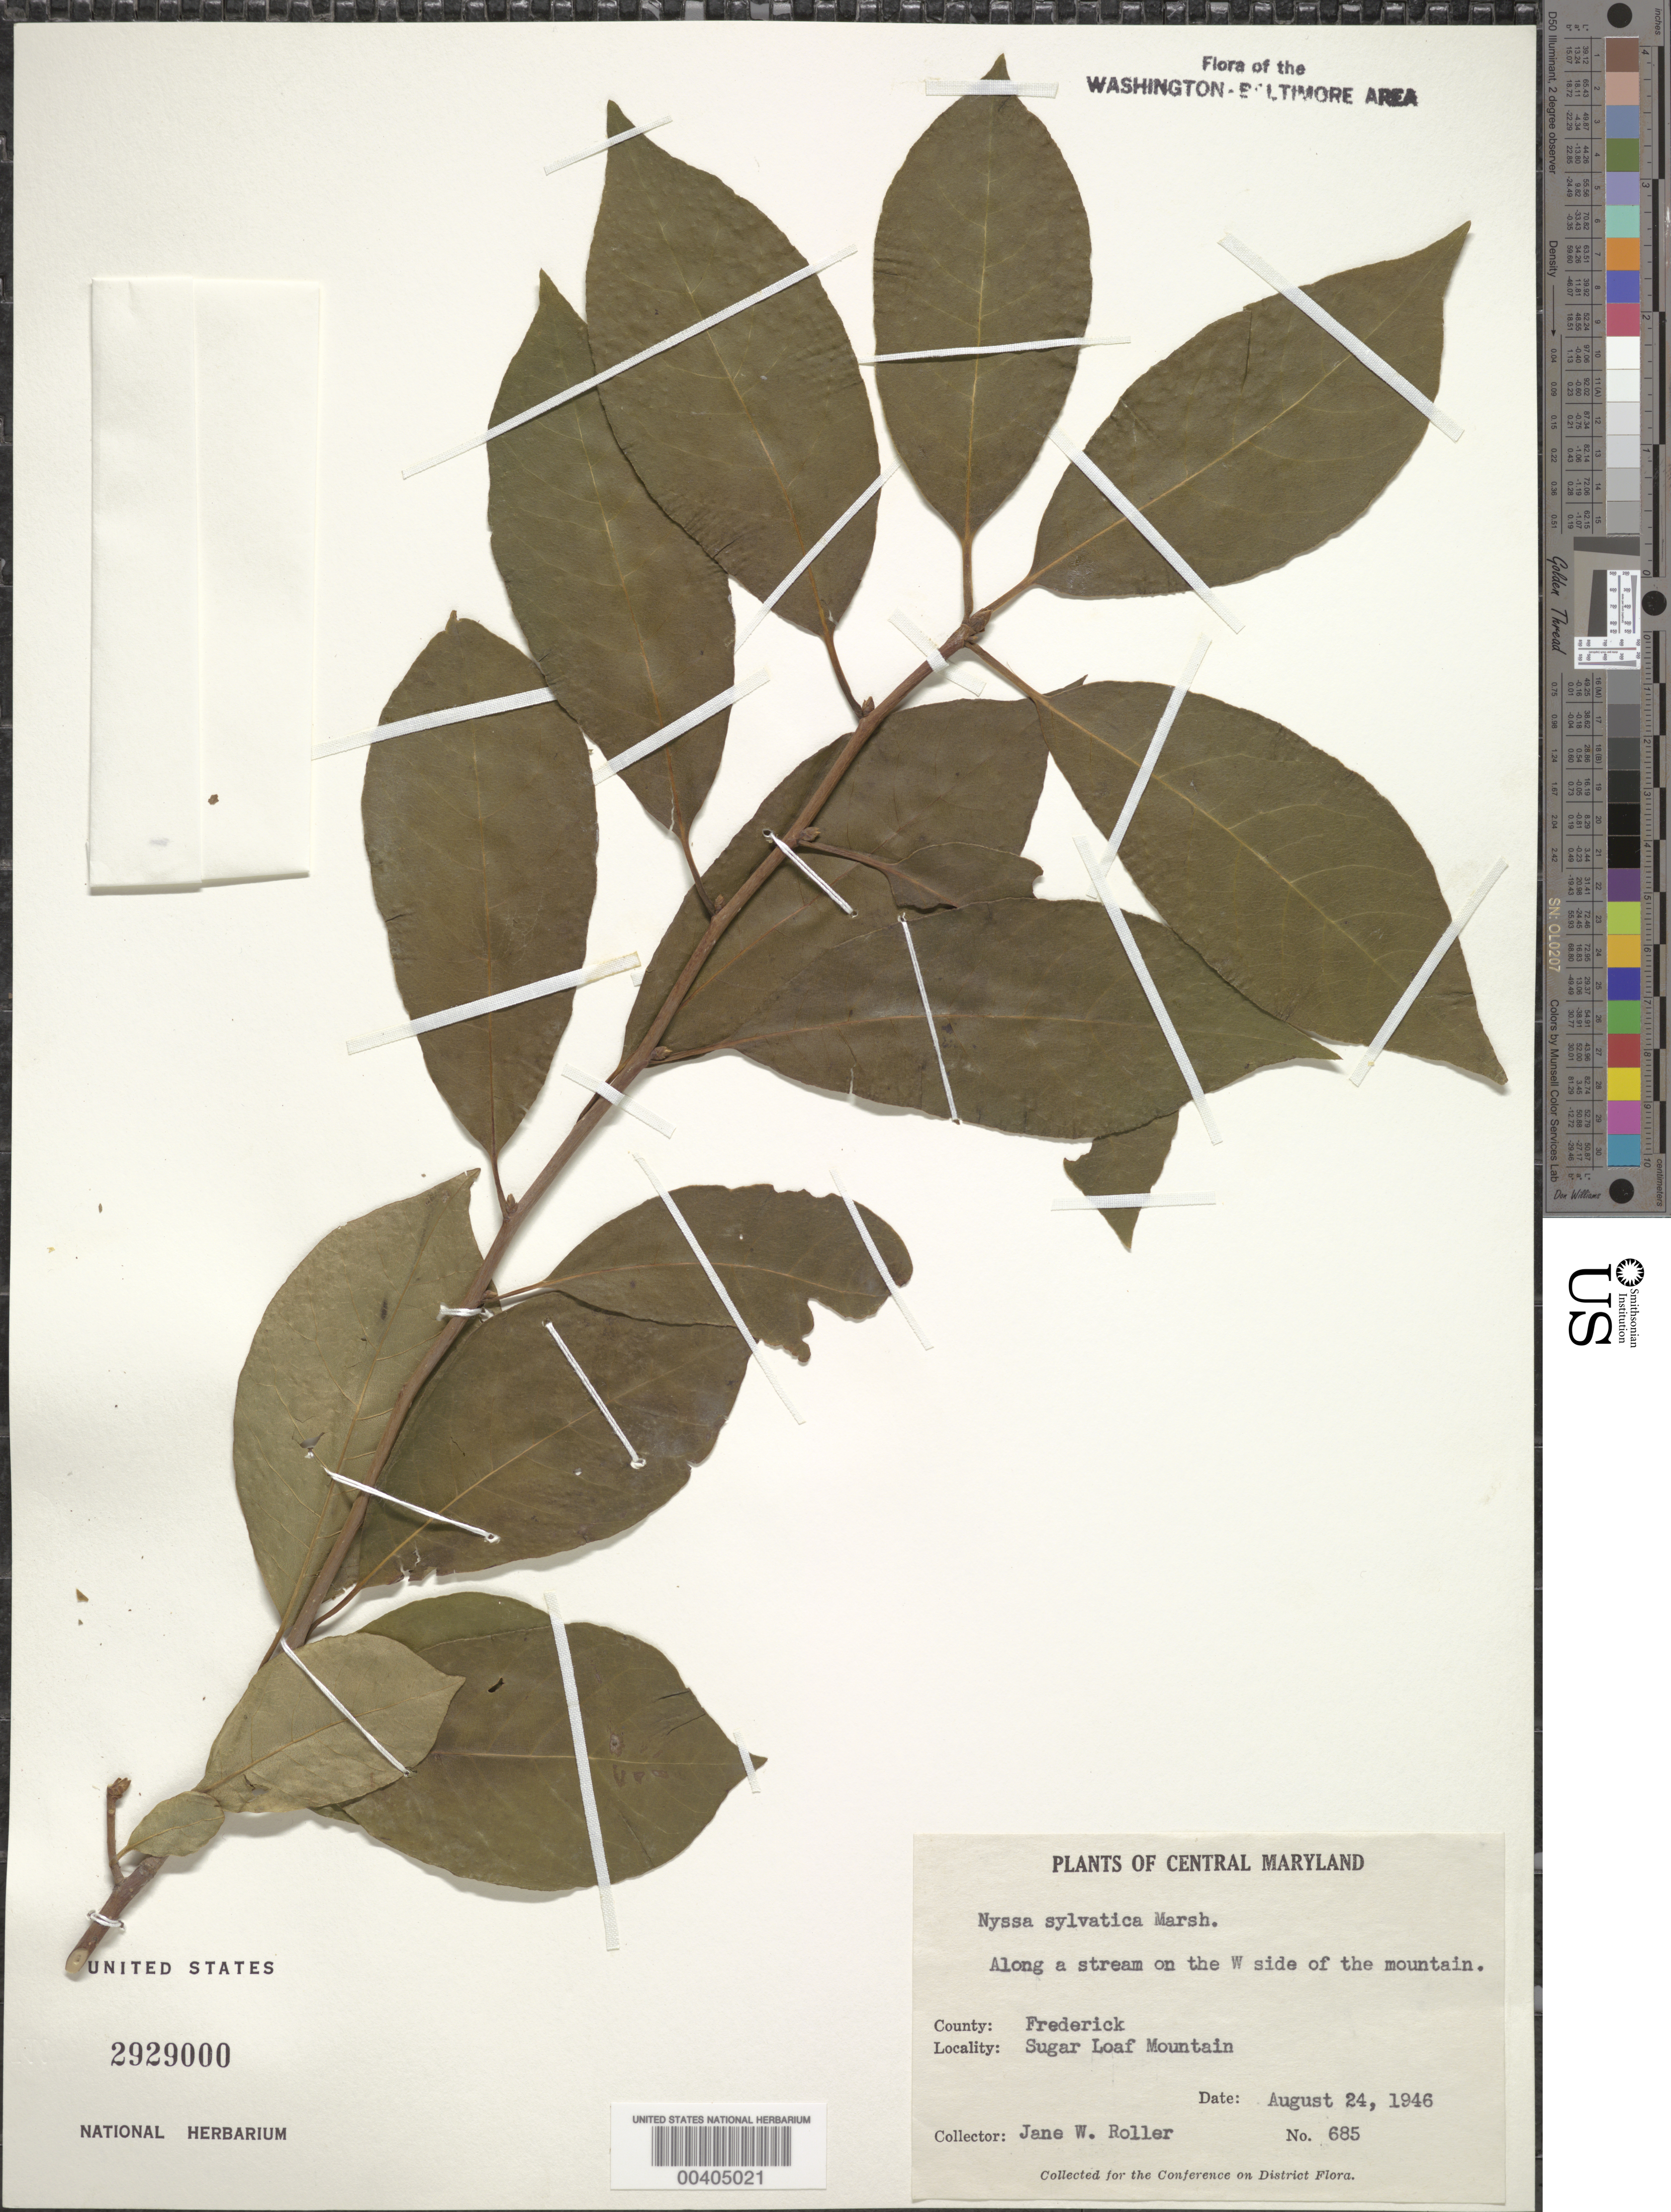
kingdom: Plantae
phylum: Tracheophyta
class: Magnoliopsida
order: Cornales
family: Nyssaceae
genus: Nyssa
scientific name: Nyssa sylvatica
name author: Marshall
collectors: J. W. Roller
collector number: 685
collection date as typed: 24 Aug 1946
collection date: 1946-08-24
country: United States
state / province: Maryland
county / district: Frederick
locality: W side of the mountain, Sugar Loaf Mountain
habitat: Along a stream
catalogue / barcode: US 2929000